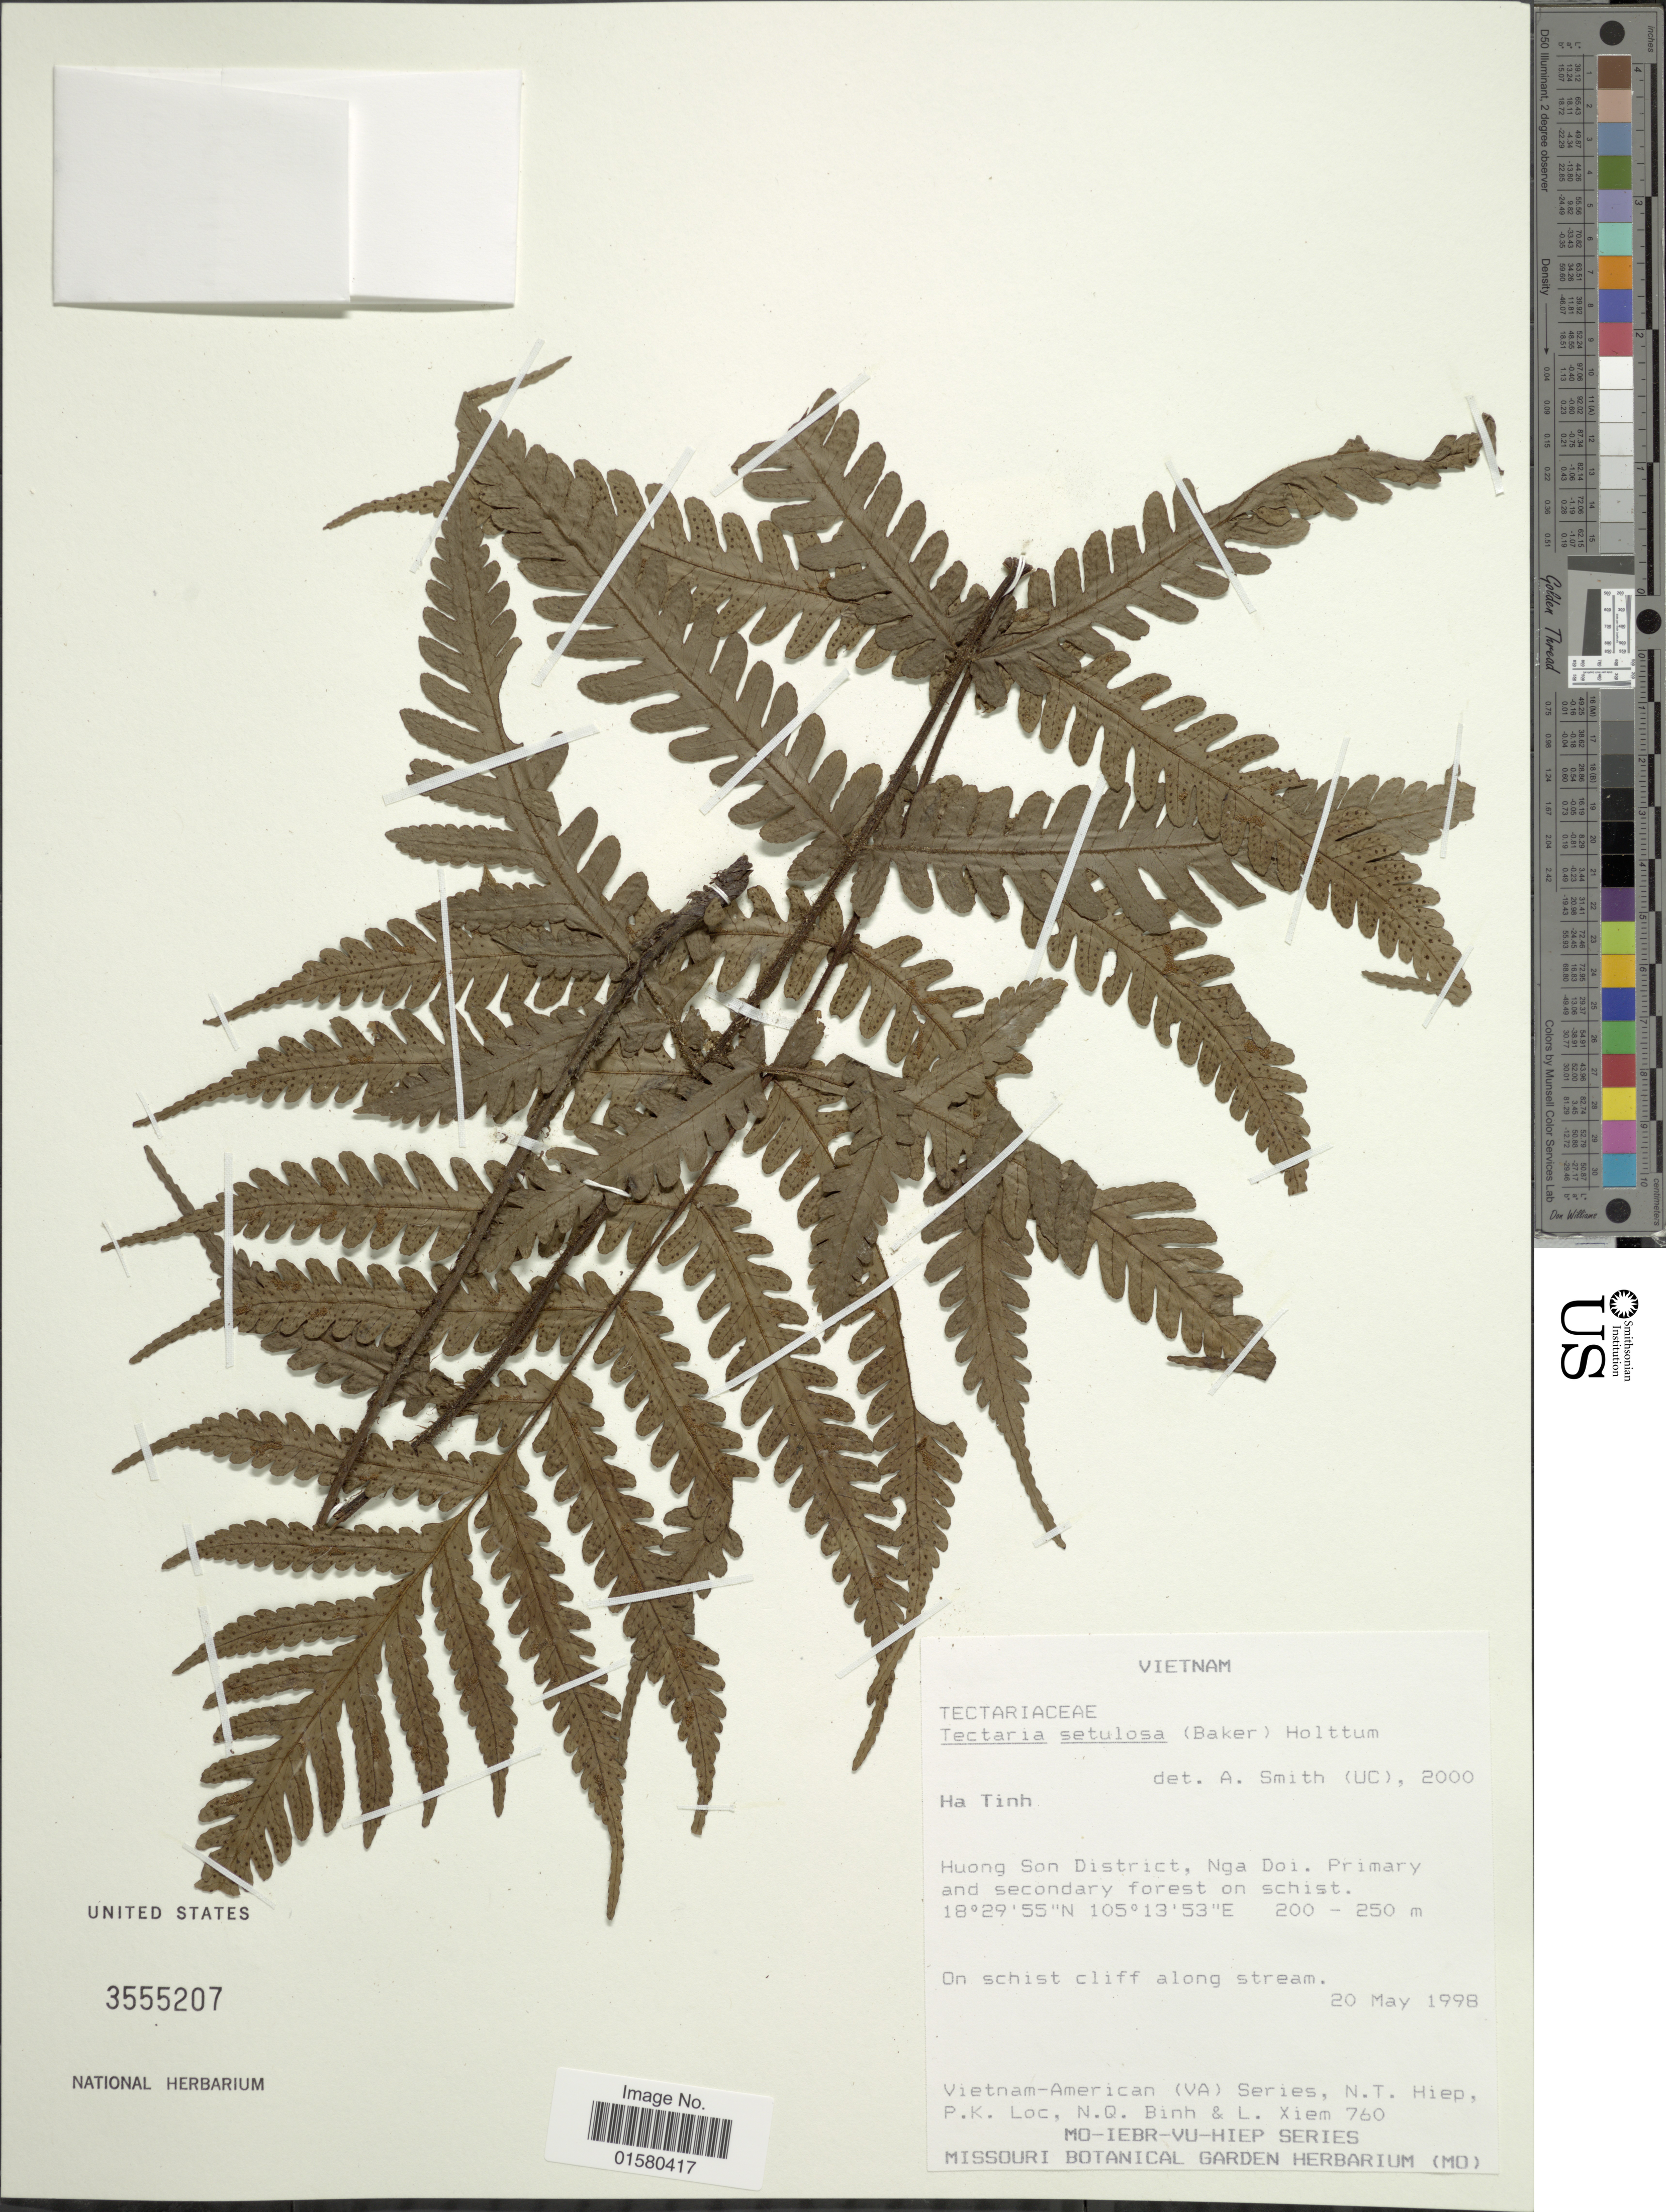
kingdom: Plantae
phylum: Tracheophyta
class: Polypodiopsida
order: Polypodiales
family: Tectariaceae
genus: Tectaria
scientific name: Tectaria setulosa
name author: (Baker)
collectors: N. T. Hiep, P. K. Lôc, N. Binh & L. Xiem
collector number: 760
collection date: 1998-05-20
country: Vietnam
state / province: Ha Tinh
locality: Hunong Son district, Nga Doi,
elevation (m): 200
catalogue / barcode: US 3555207